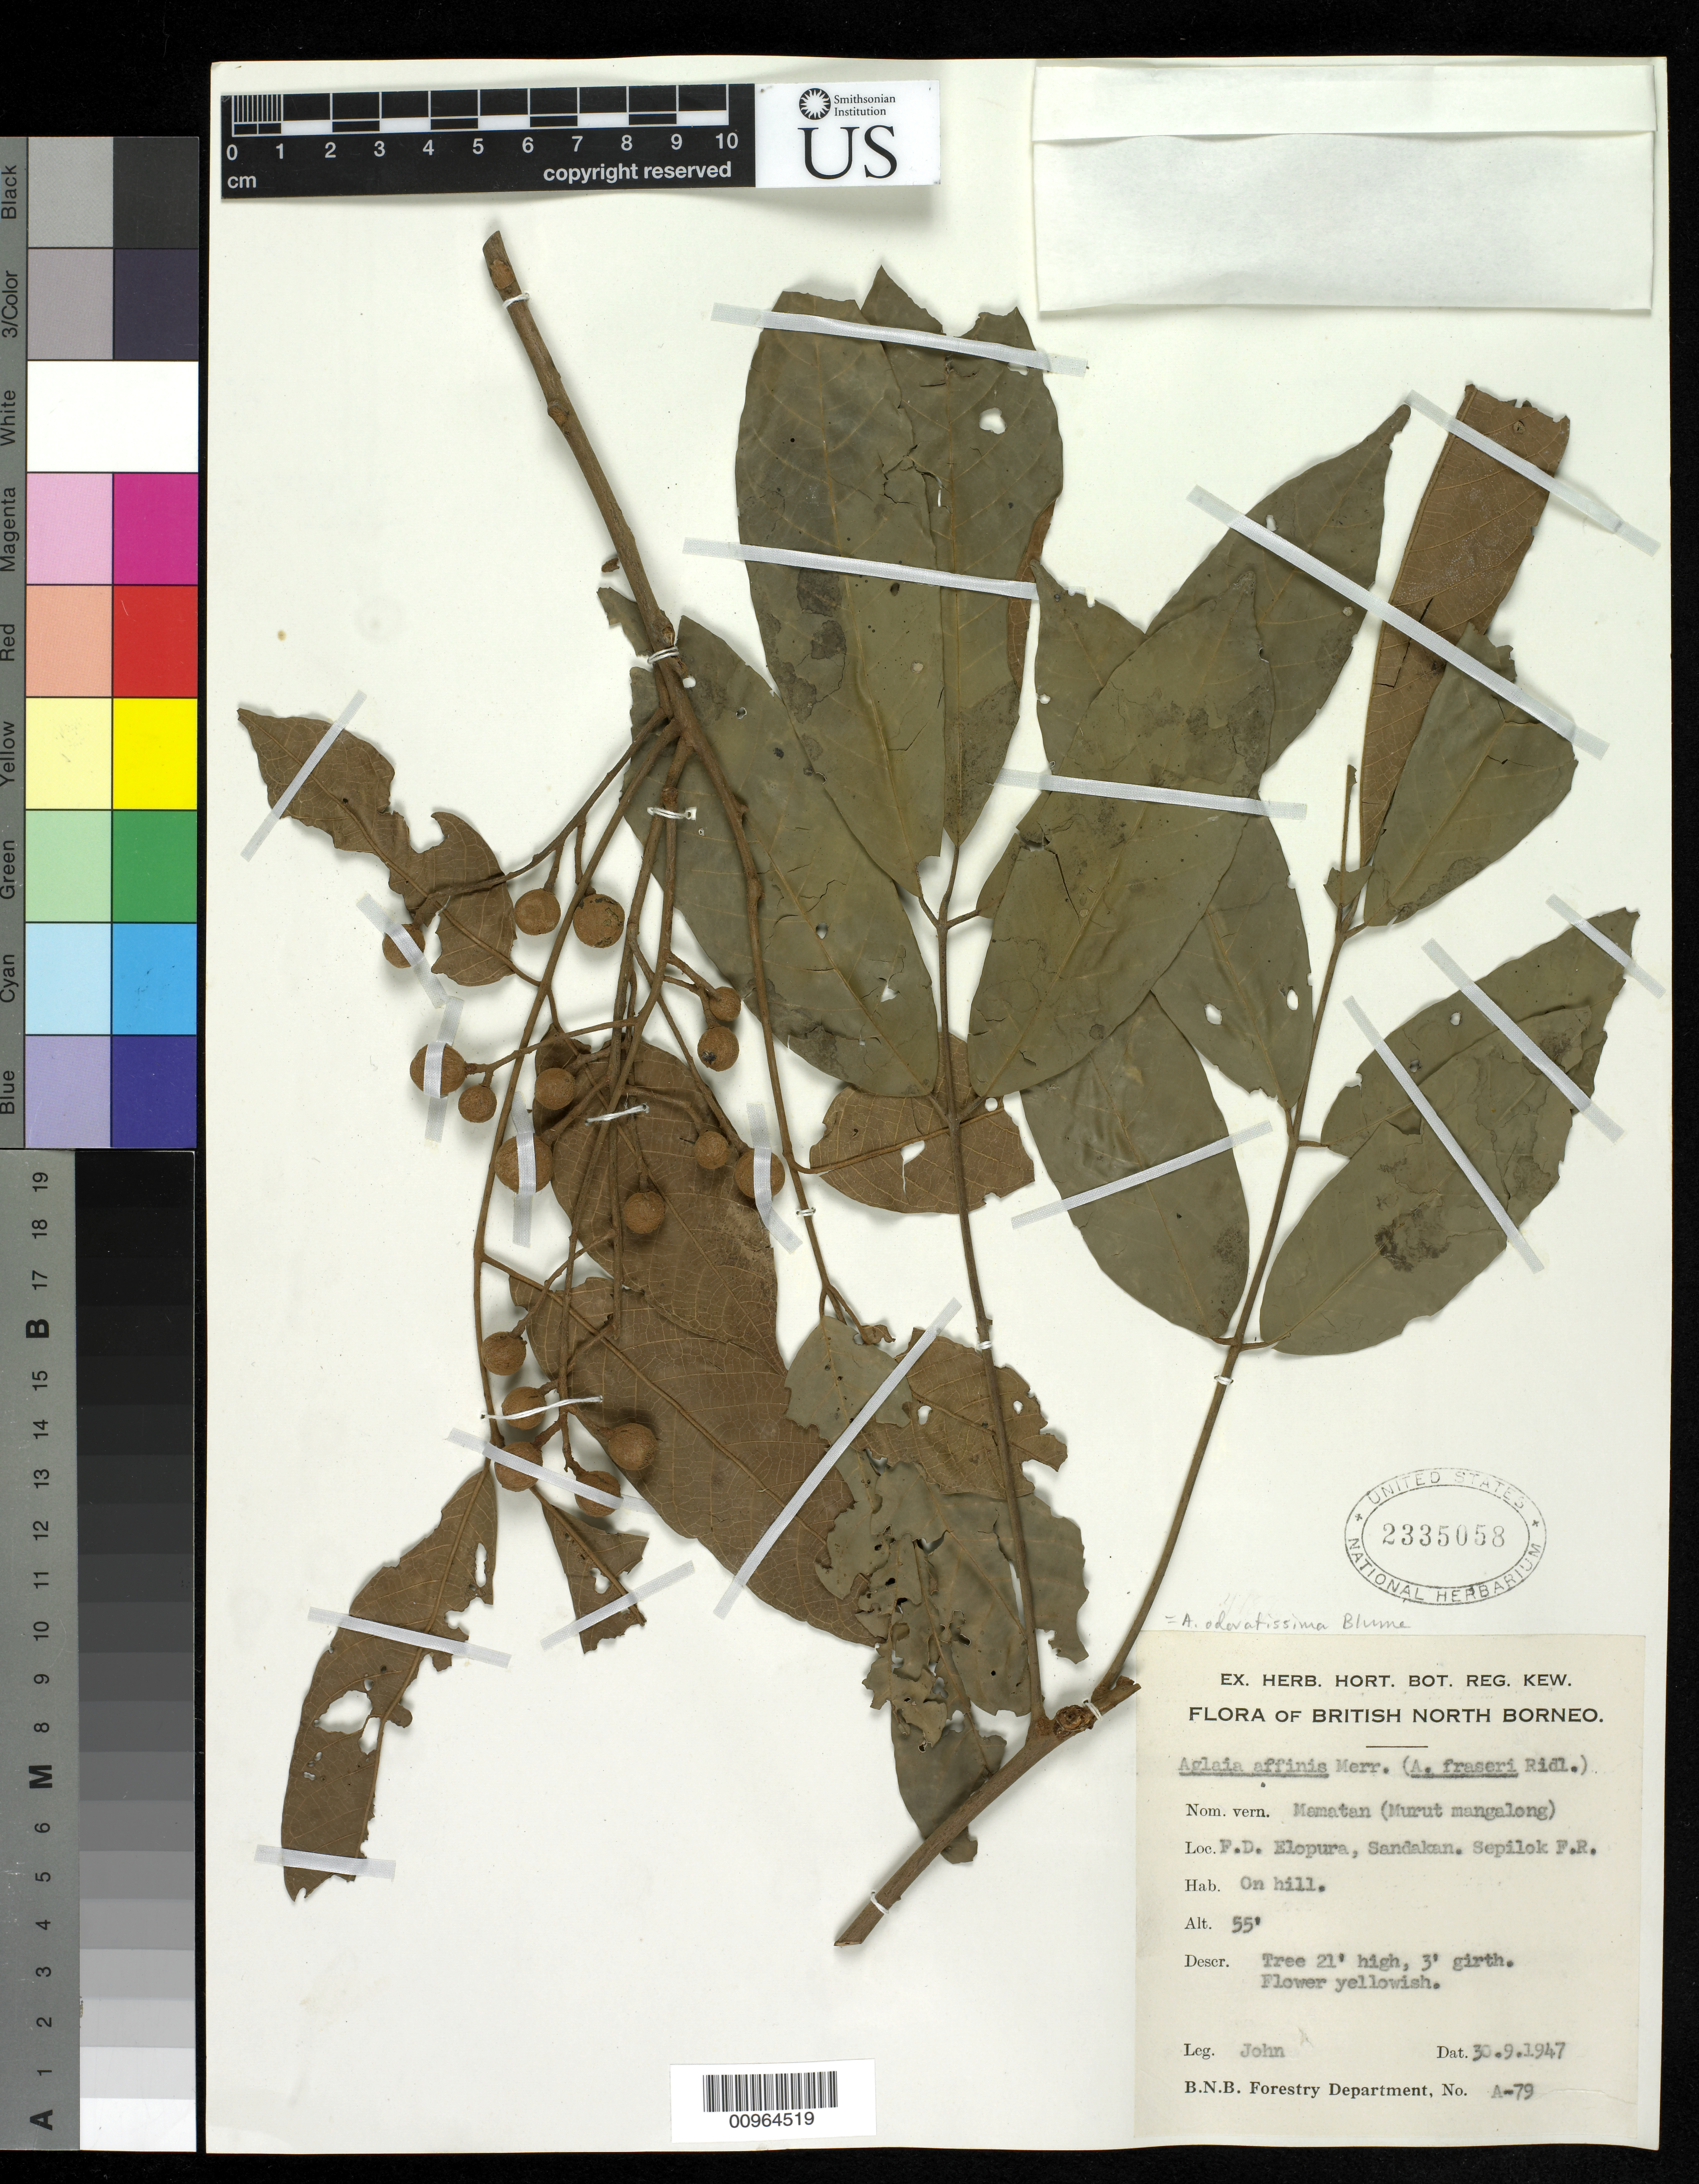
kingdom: Plantae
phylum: Tracheophyta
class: Magnoliopsida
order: Sapindales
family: Meliaceae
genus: Aglaia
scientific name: Aglaia elliptica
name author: Blume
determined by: Pannell, C. M.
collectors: -. John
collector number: A 79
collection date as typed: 30 Sep 1947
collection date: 1947-09-30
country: Malaysia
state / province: Sabah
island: Borneo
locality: F.D. Elopura, Sandakan. Sepilok F.R.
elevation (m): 17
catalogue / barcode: US 2335058